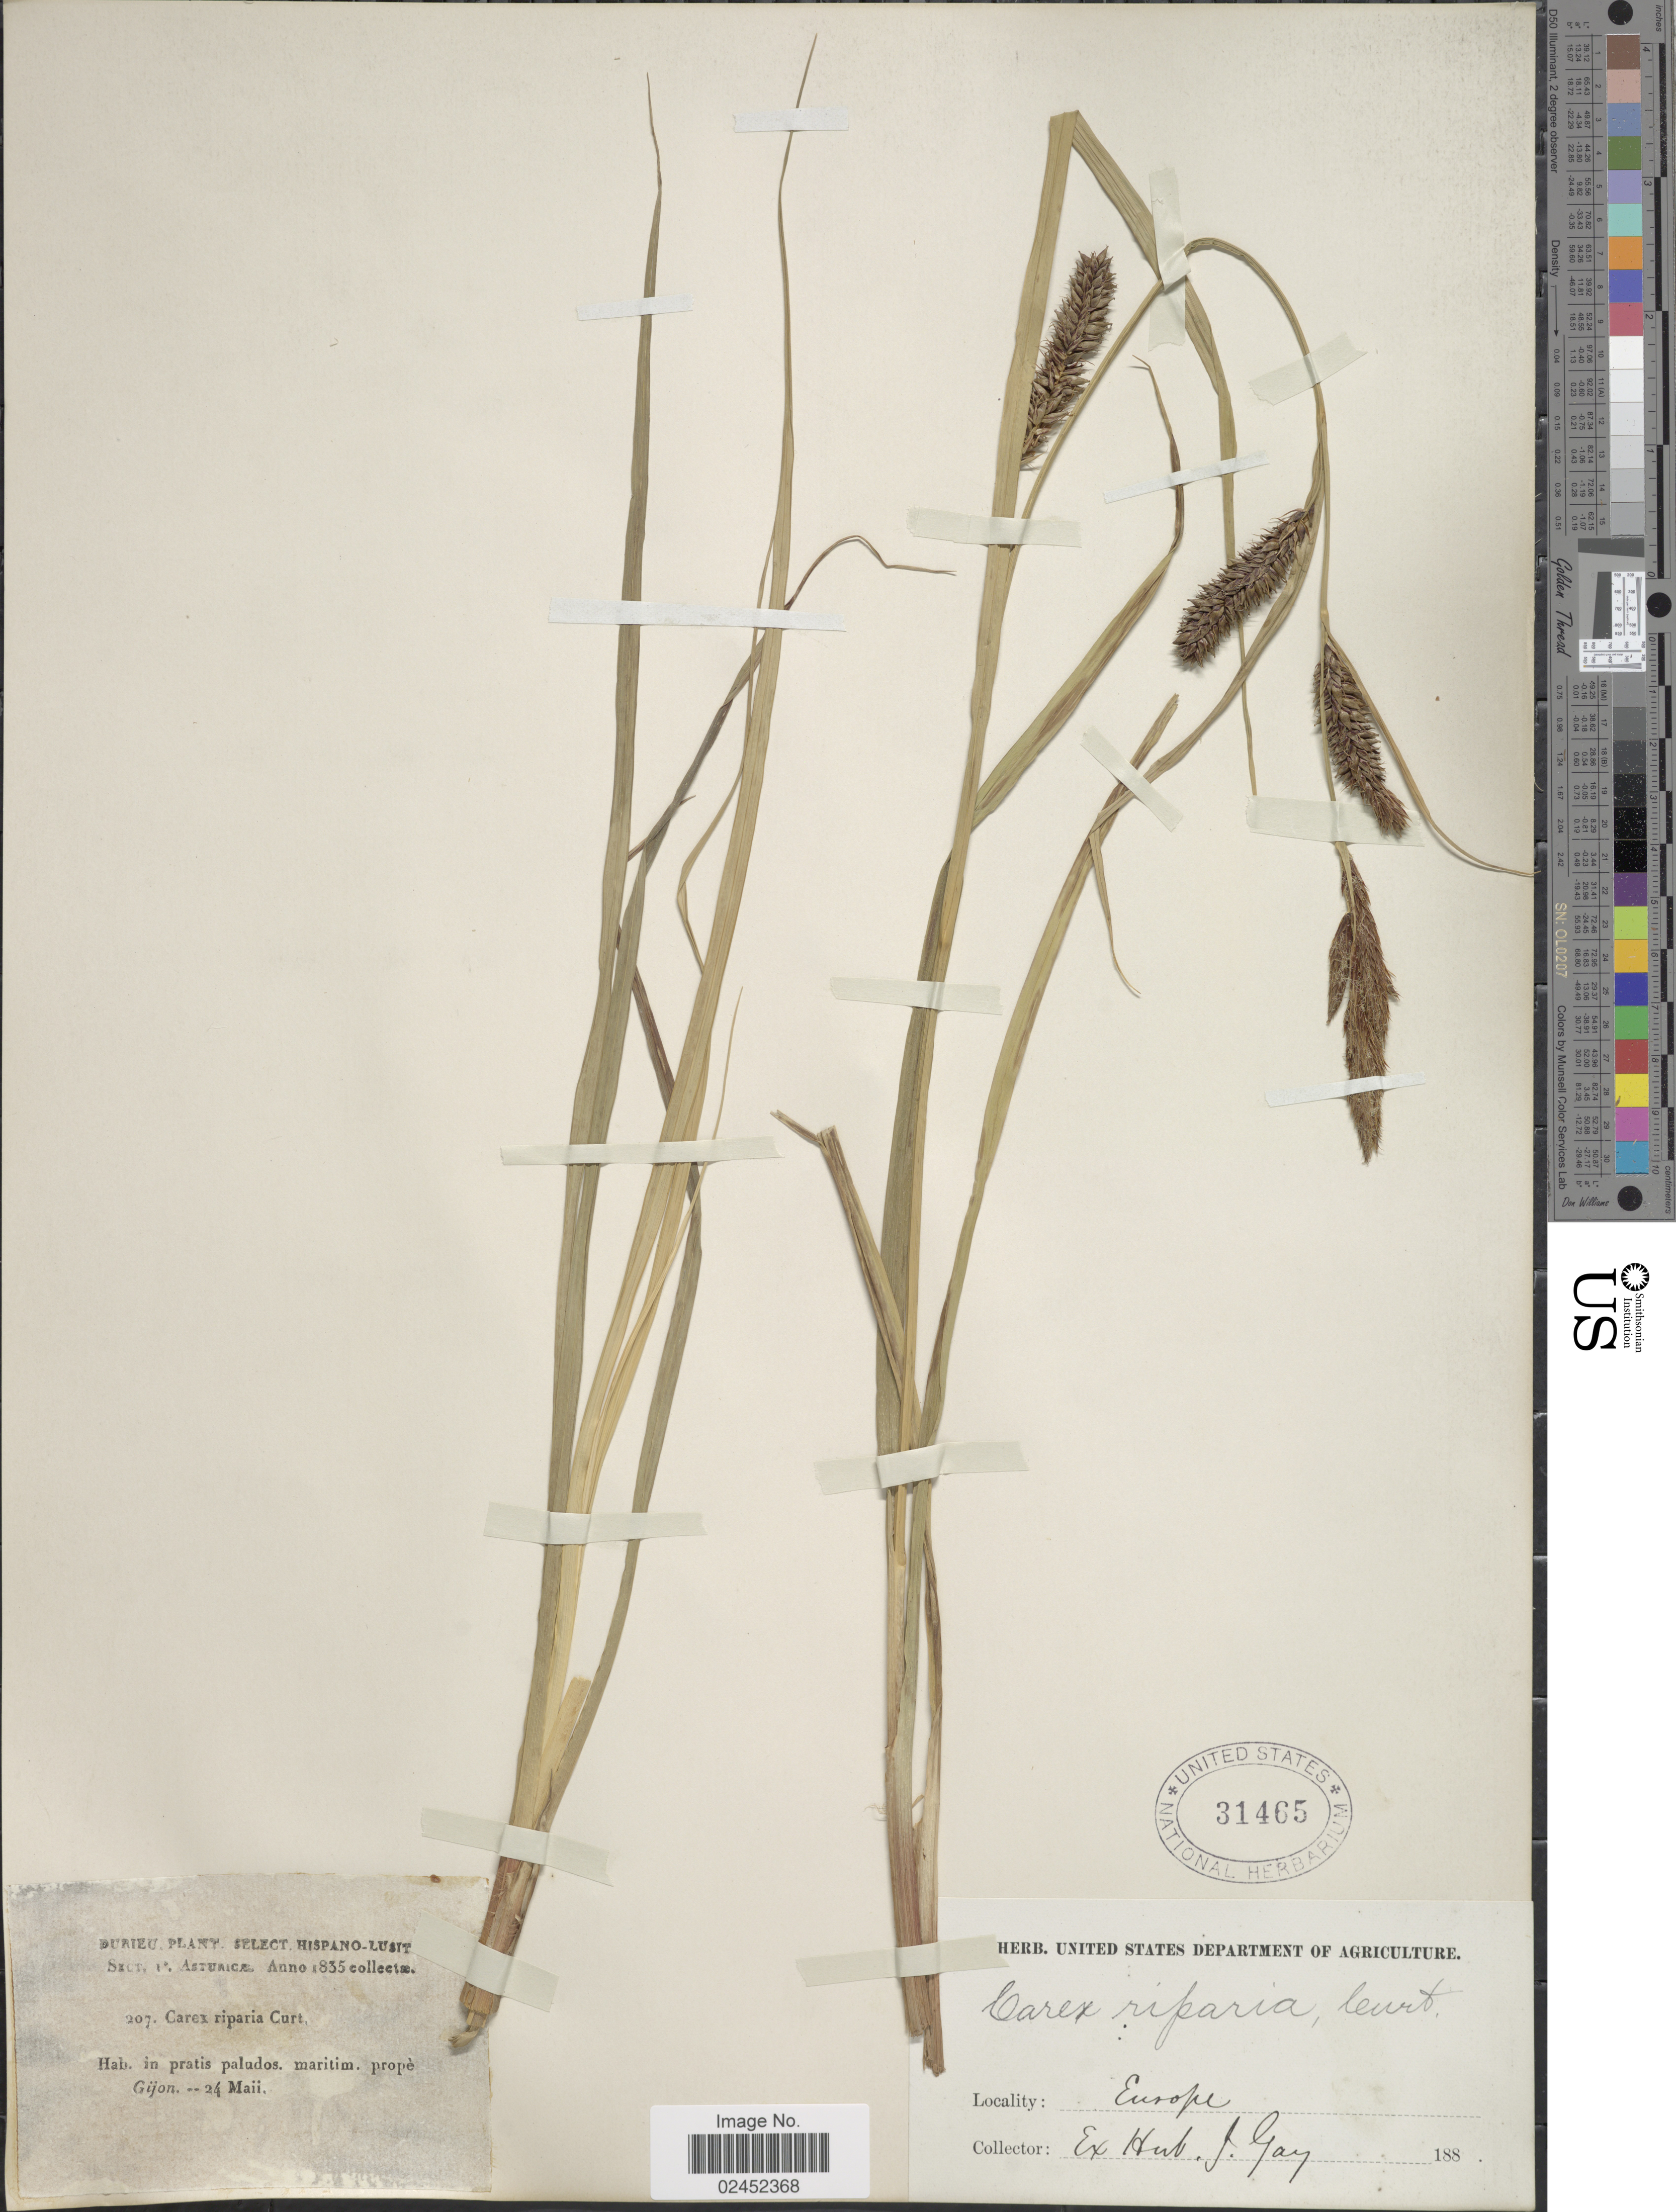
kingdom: Plantae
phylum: Tracheophyta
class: Liliopsida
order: Poales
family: Cyperaceae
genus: Carex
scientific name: Carex riparia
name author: Curtis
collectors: ex herb. J. Gay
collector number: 207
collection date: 1835-05-24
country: Spain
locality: Europe. In pratis paludos. maritim. prope Gijon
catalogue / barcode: US 31465